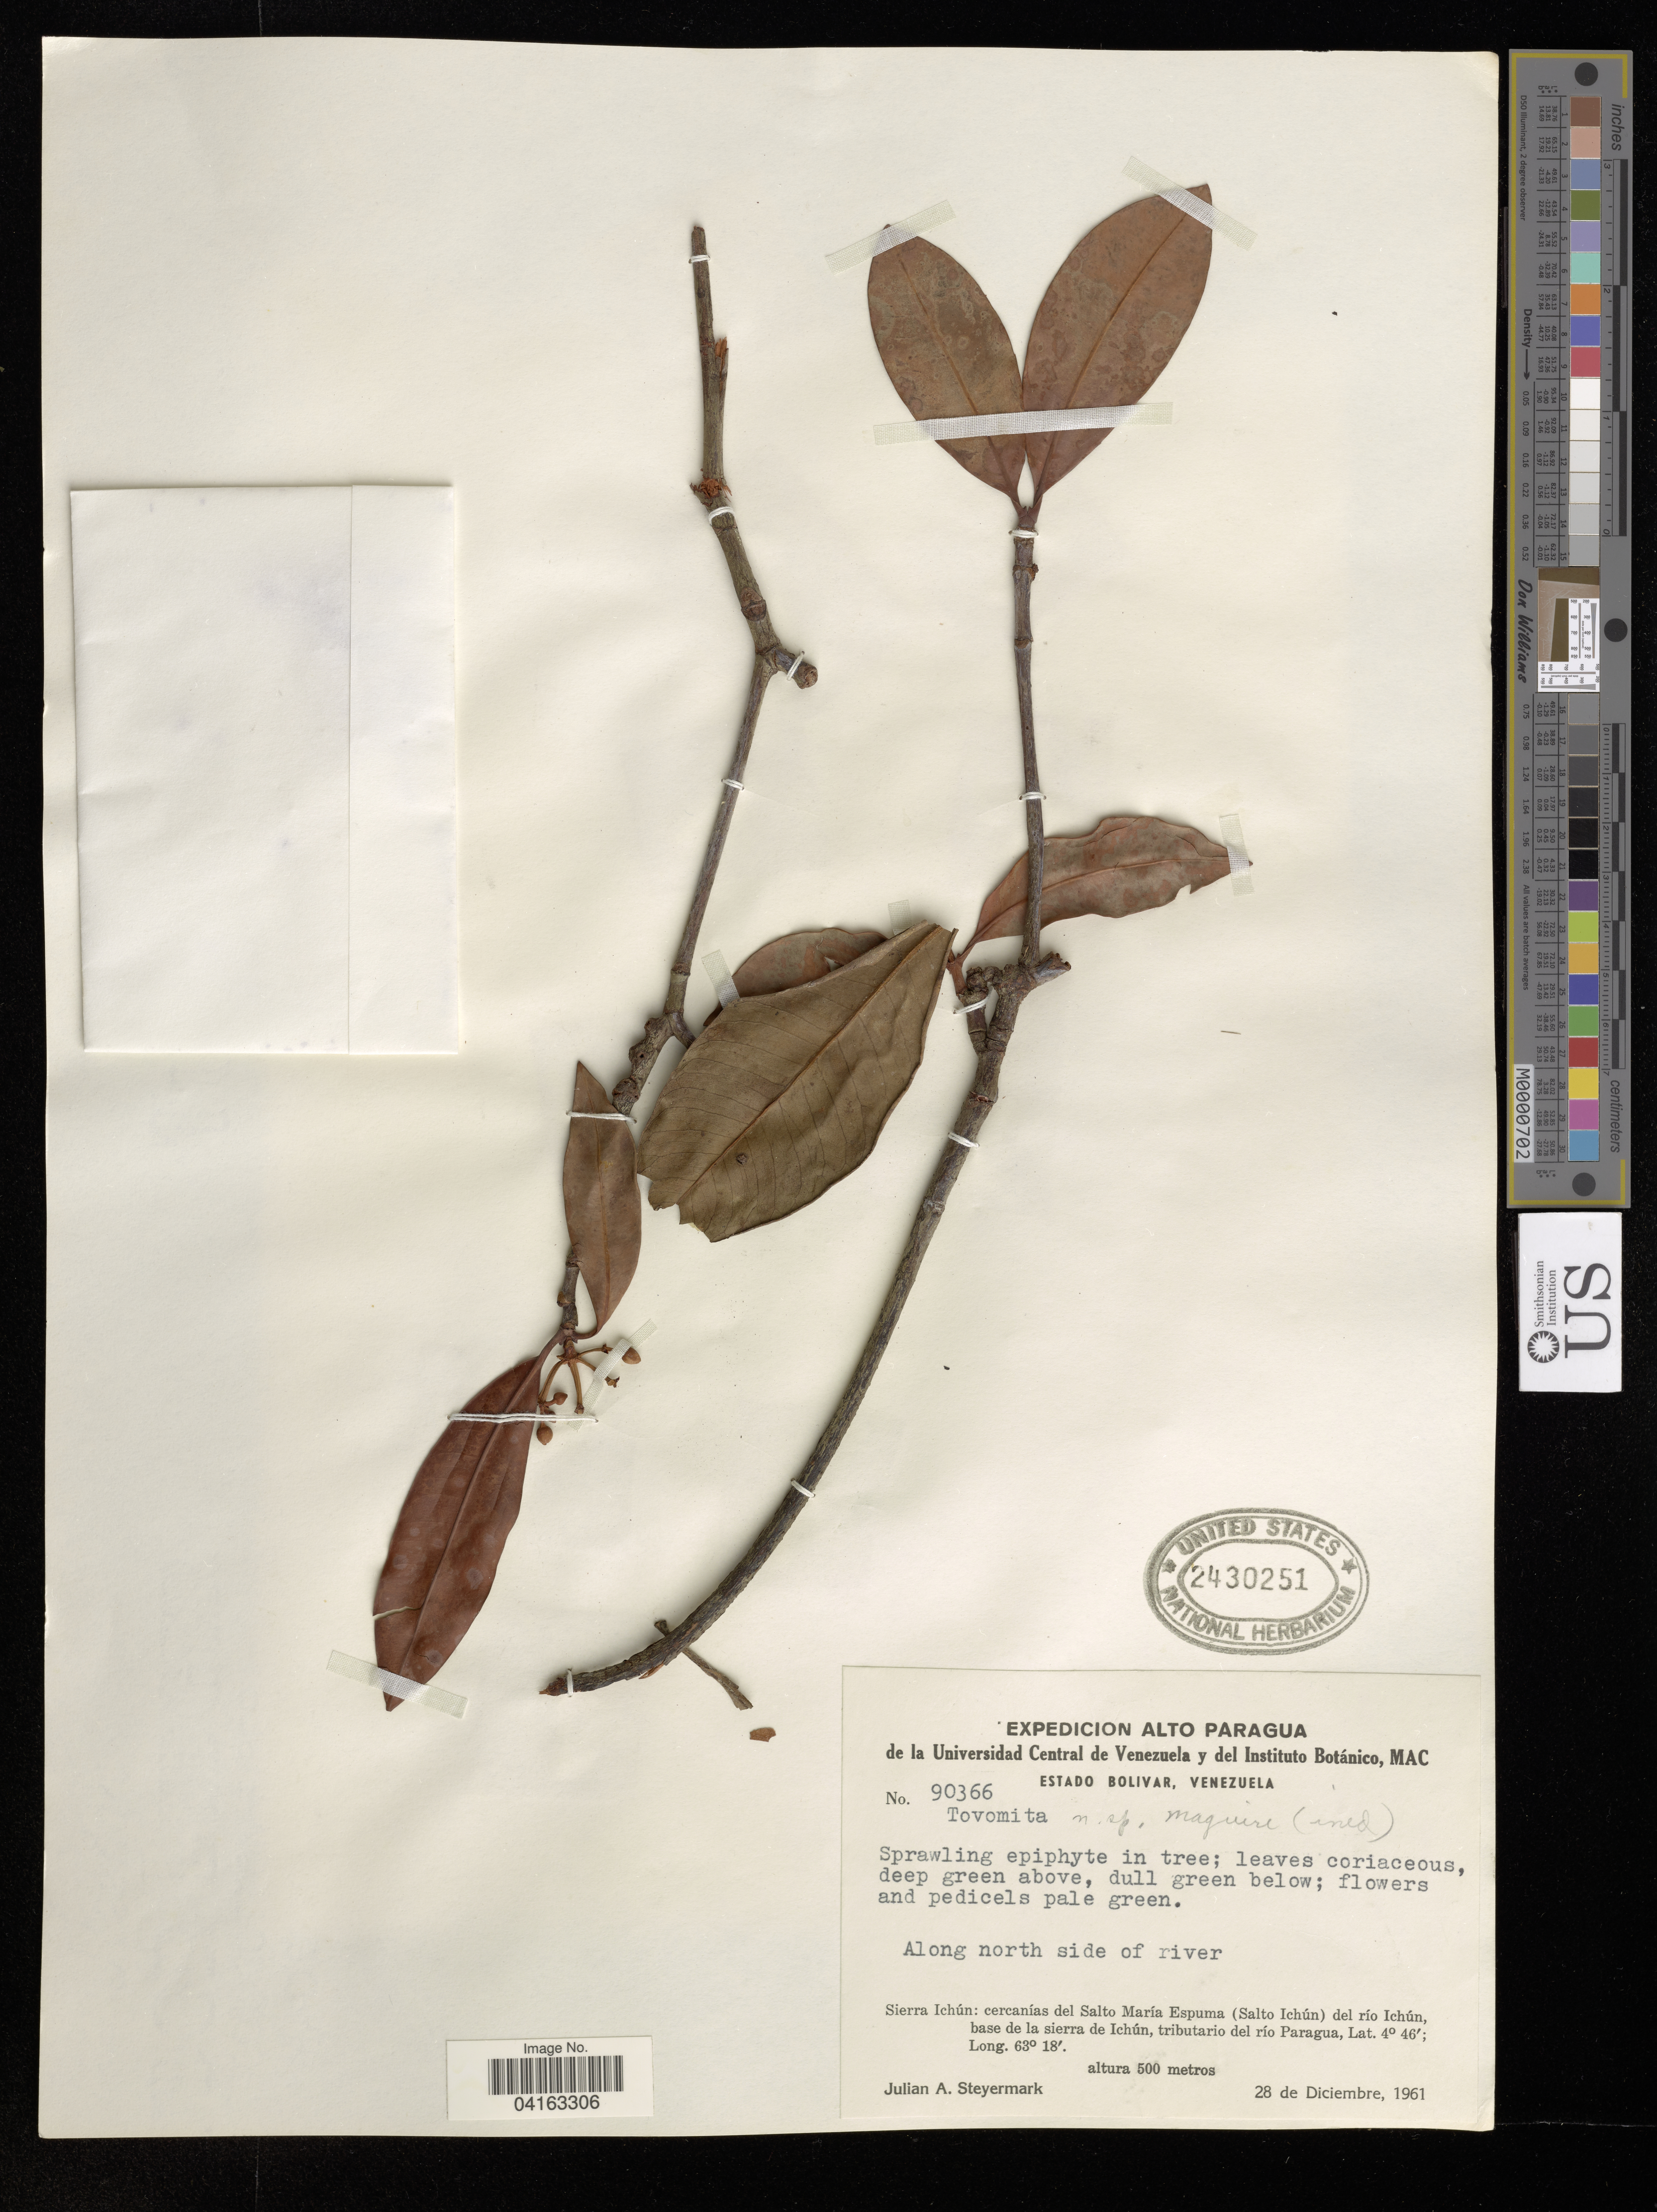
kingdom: Plantae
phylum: Tracheophyta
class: Magnoliopsida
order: Malpighiales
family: Clusiaceae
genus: Tovomita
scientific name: Tovomita sp.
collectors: J. Steyermark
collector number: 90366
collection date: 1961-12-28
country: Venezuela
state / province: Bolivar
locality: Alto Paragua. Along north side of river. Sierra Ichún: cercanías del Salto María Espuma (Salto Ichún) del río Ichún, base de la sierra de Ichún, tributario del río Paragua.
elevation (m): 500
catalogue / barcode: US 2430251